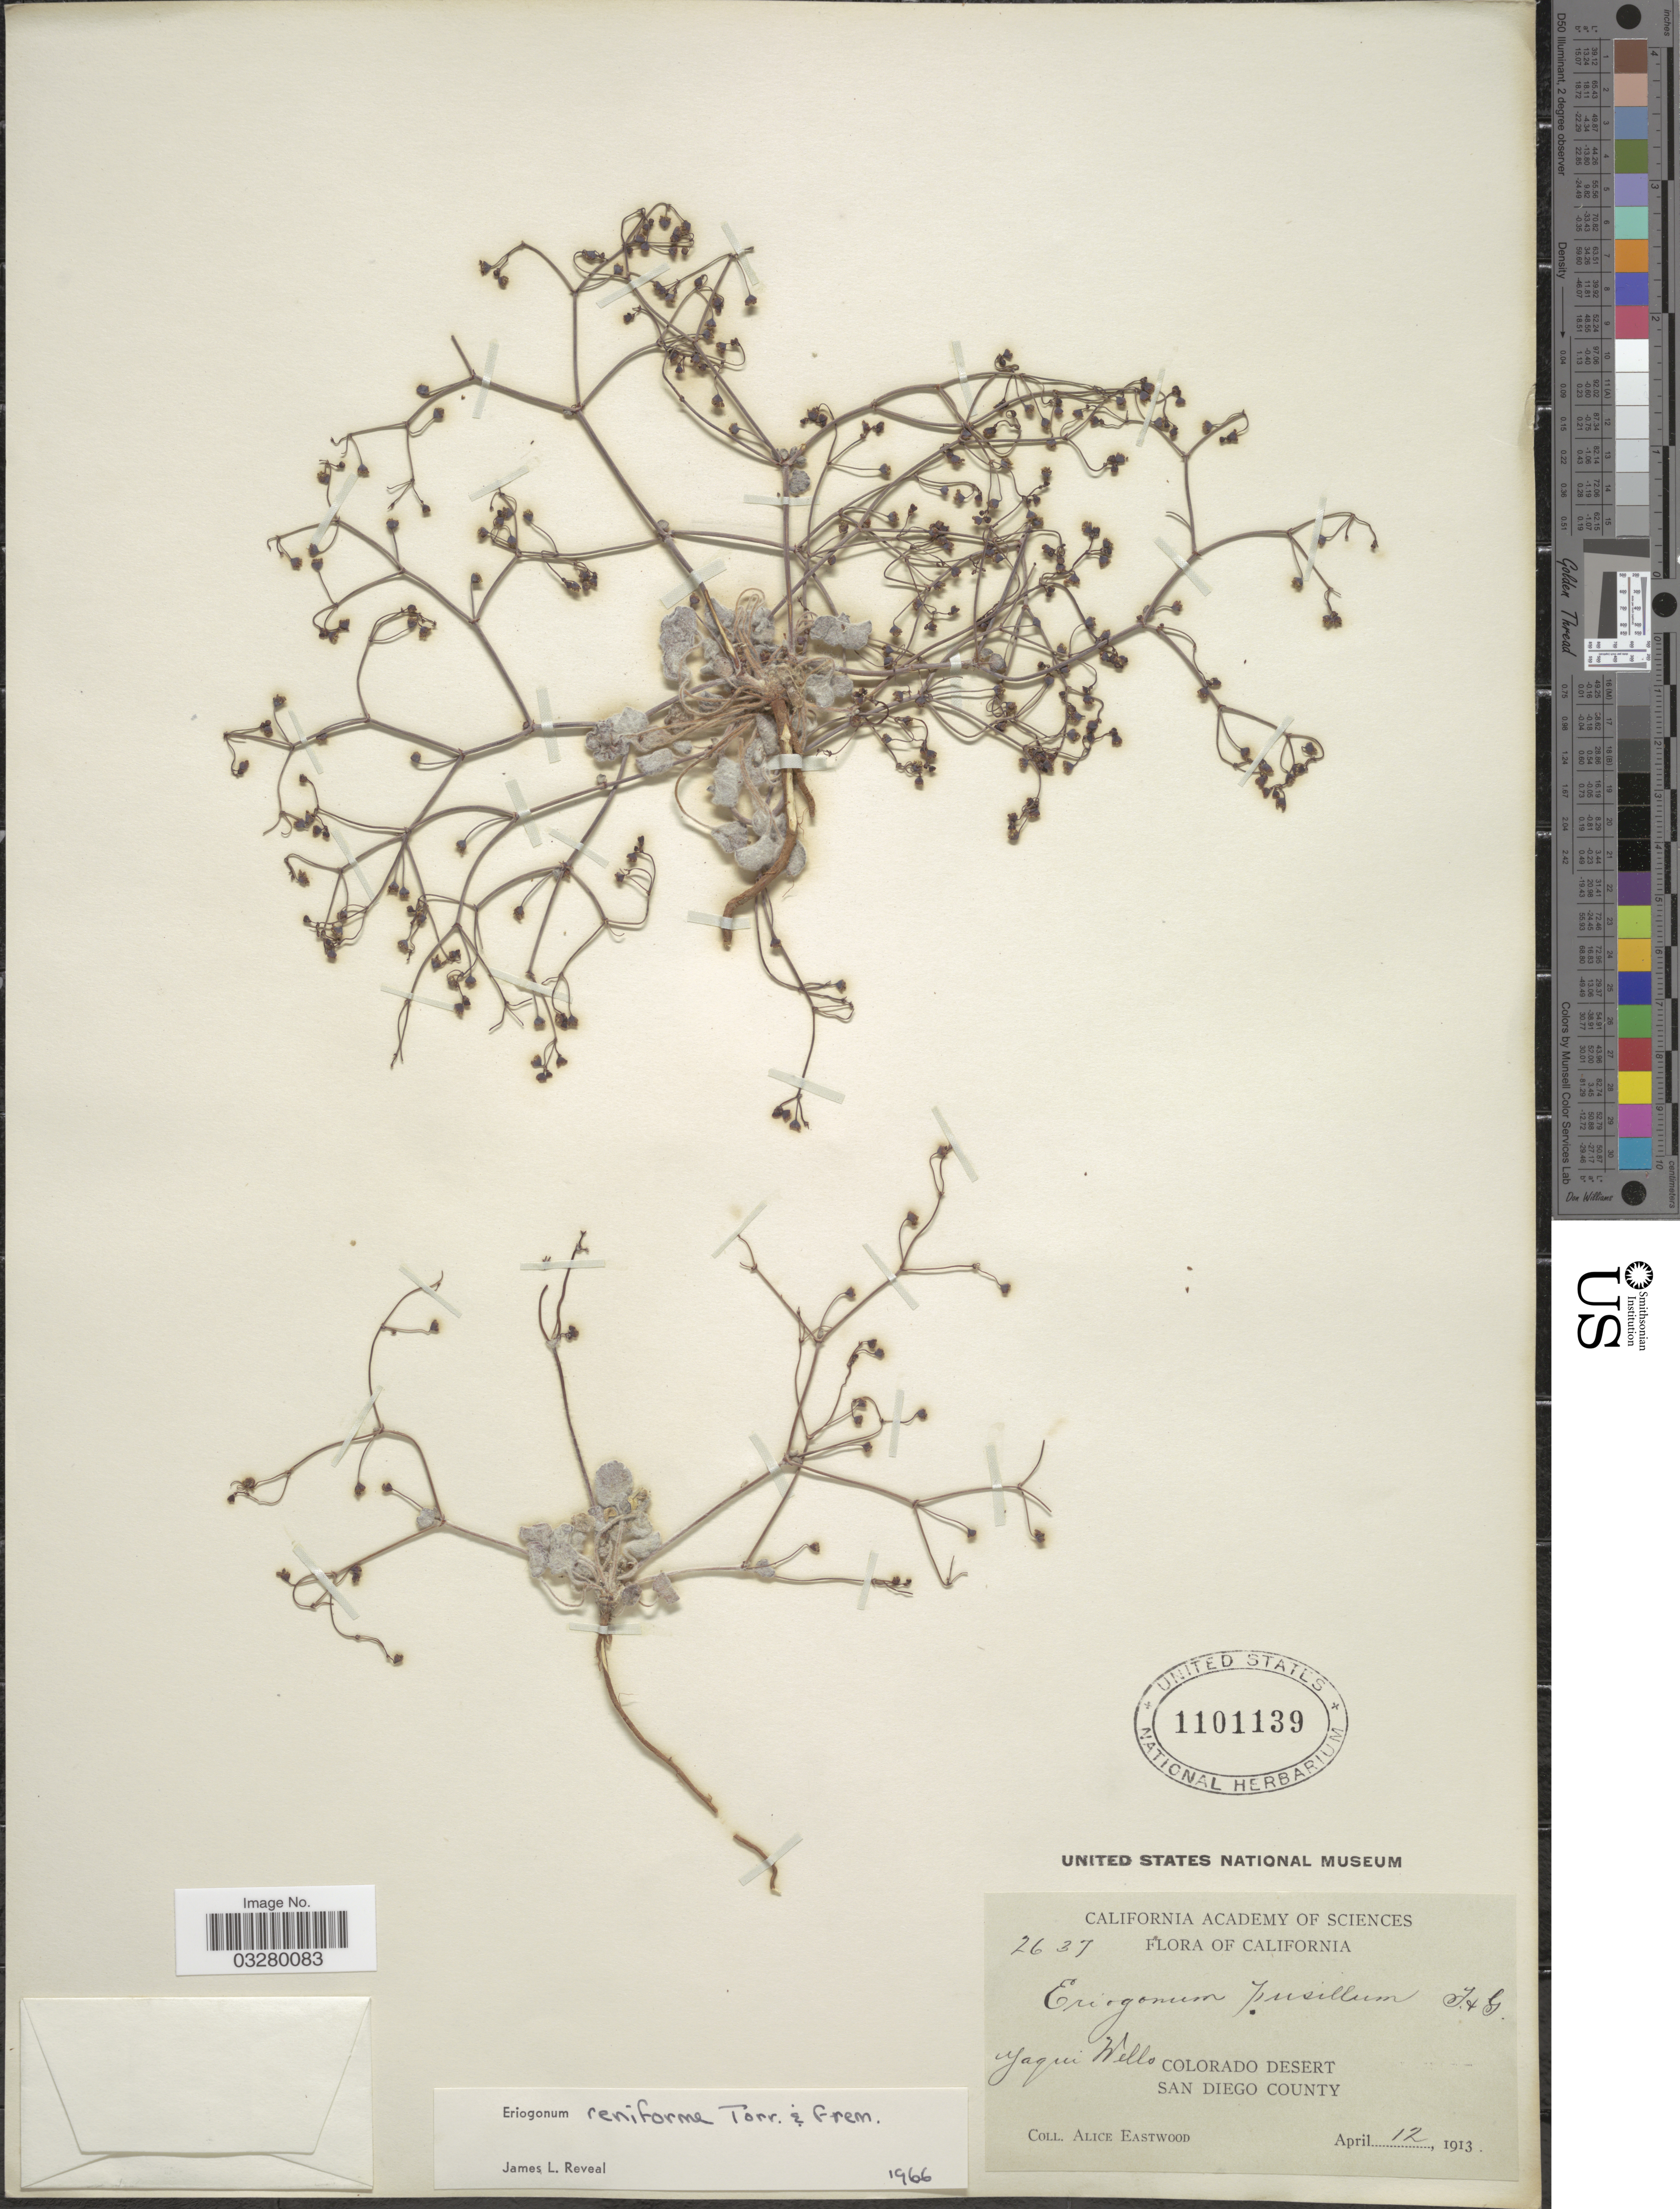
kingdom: Plantae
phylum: Tracheophyta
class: Magnoliopsida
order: Caryophyllales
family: Polygonaceae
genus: Eriogonum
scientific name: Eriogonum reniforme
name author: Torr. & Frém.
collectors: A. Eastwood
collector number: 2637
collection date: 1913-04-12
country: United States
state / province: California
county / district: San Diego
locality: Yaqui Wello, Colorado Desert, San Diego County.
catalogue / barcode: US 1101139